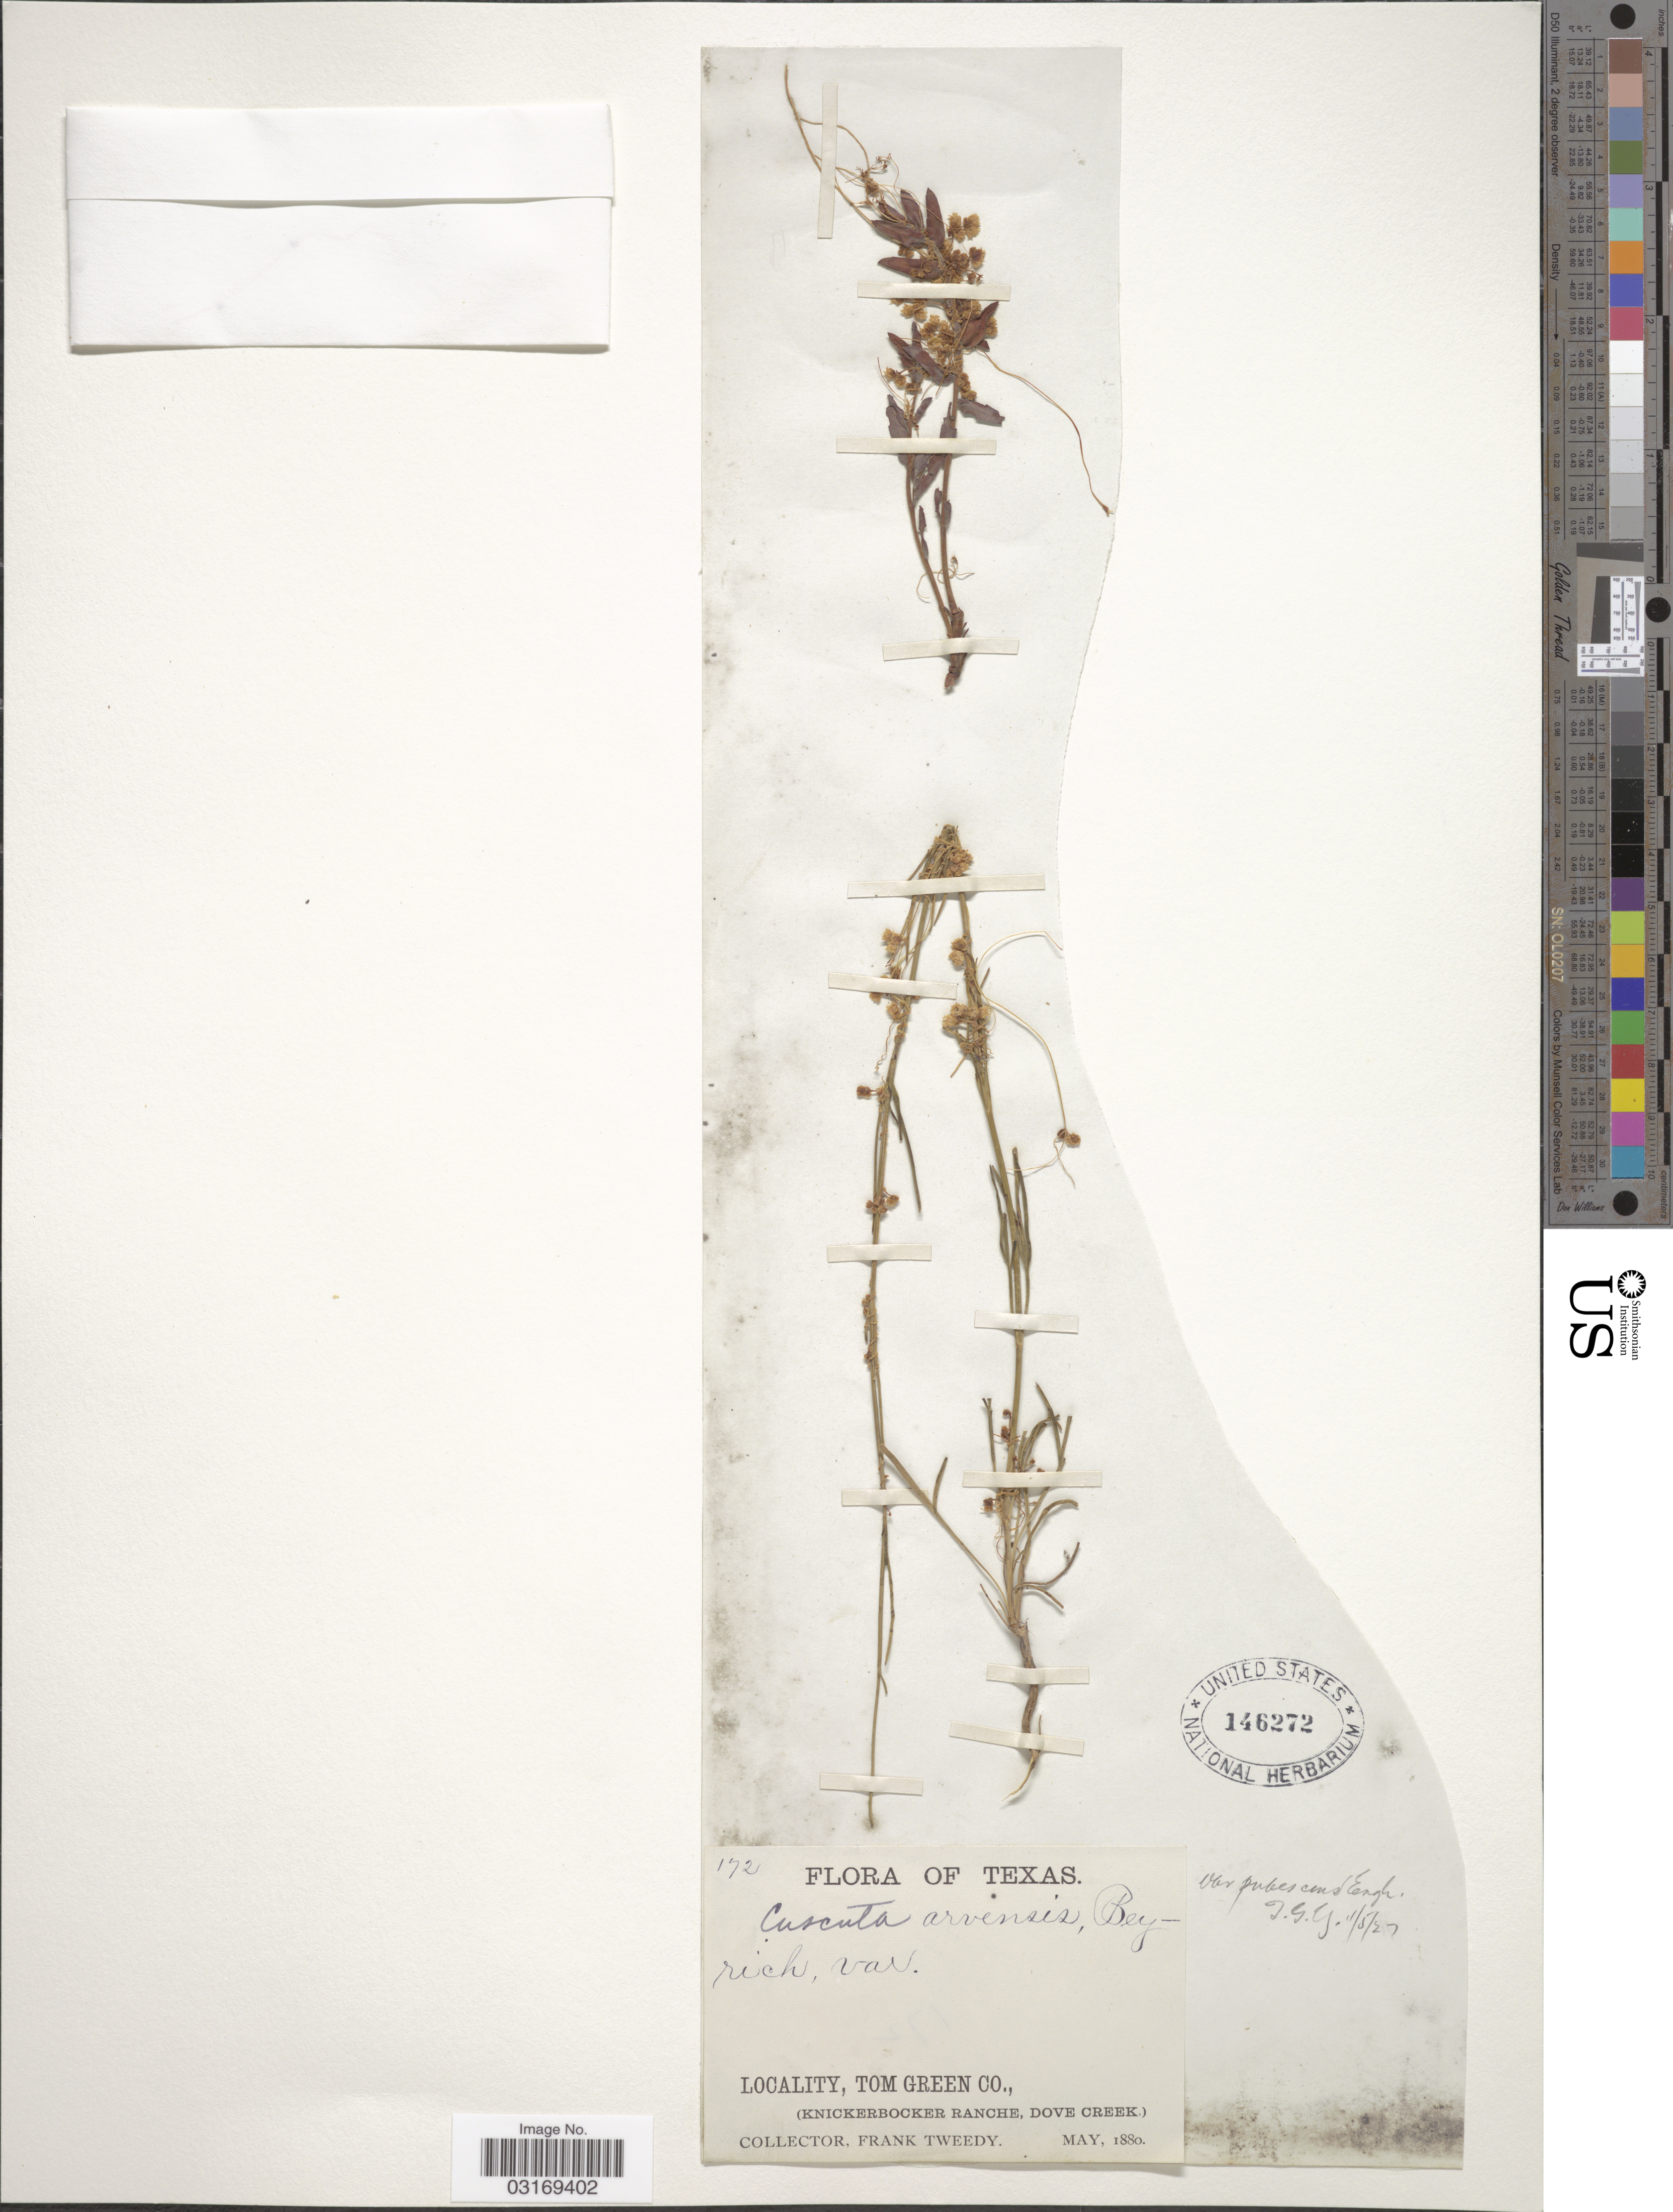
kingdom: Plantae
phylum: Tracheophyta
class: Magnoliopsida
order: Solanales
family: Convolvulaceae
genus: Cuscuta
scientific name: Cuscuta campestris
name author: Yunck.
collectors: F. Tweedy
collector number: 172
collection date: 1880-05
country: United States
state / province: Texas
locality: Tom Green Co., (Knickerbocker Ranche, Dove Creek).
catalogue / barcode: US 146272